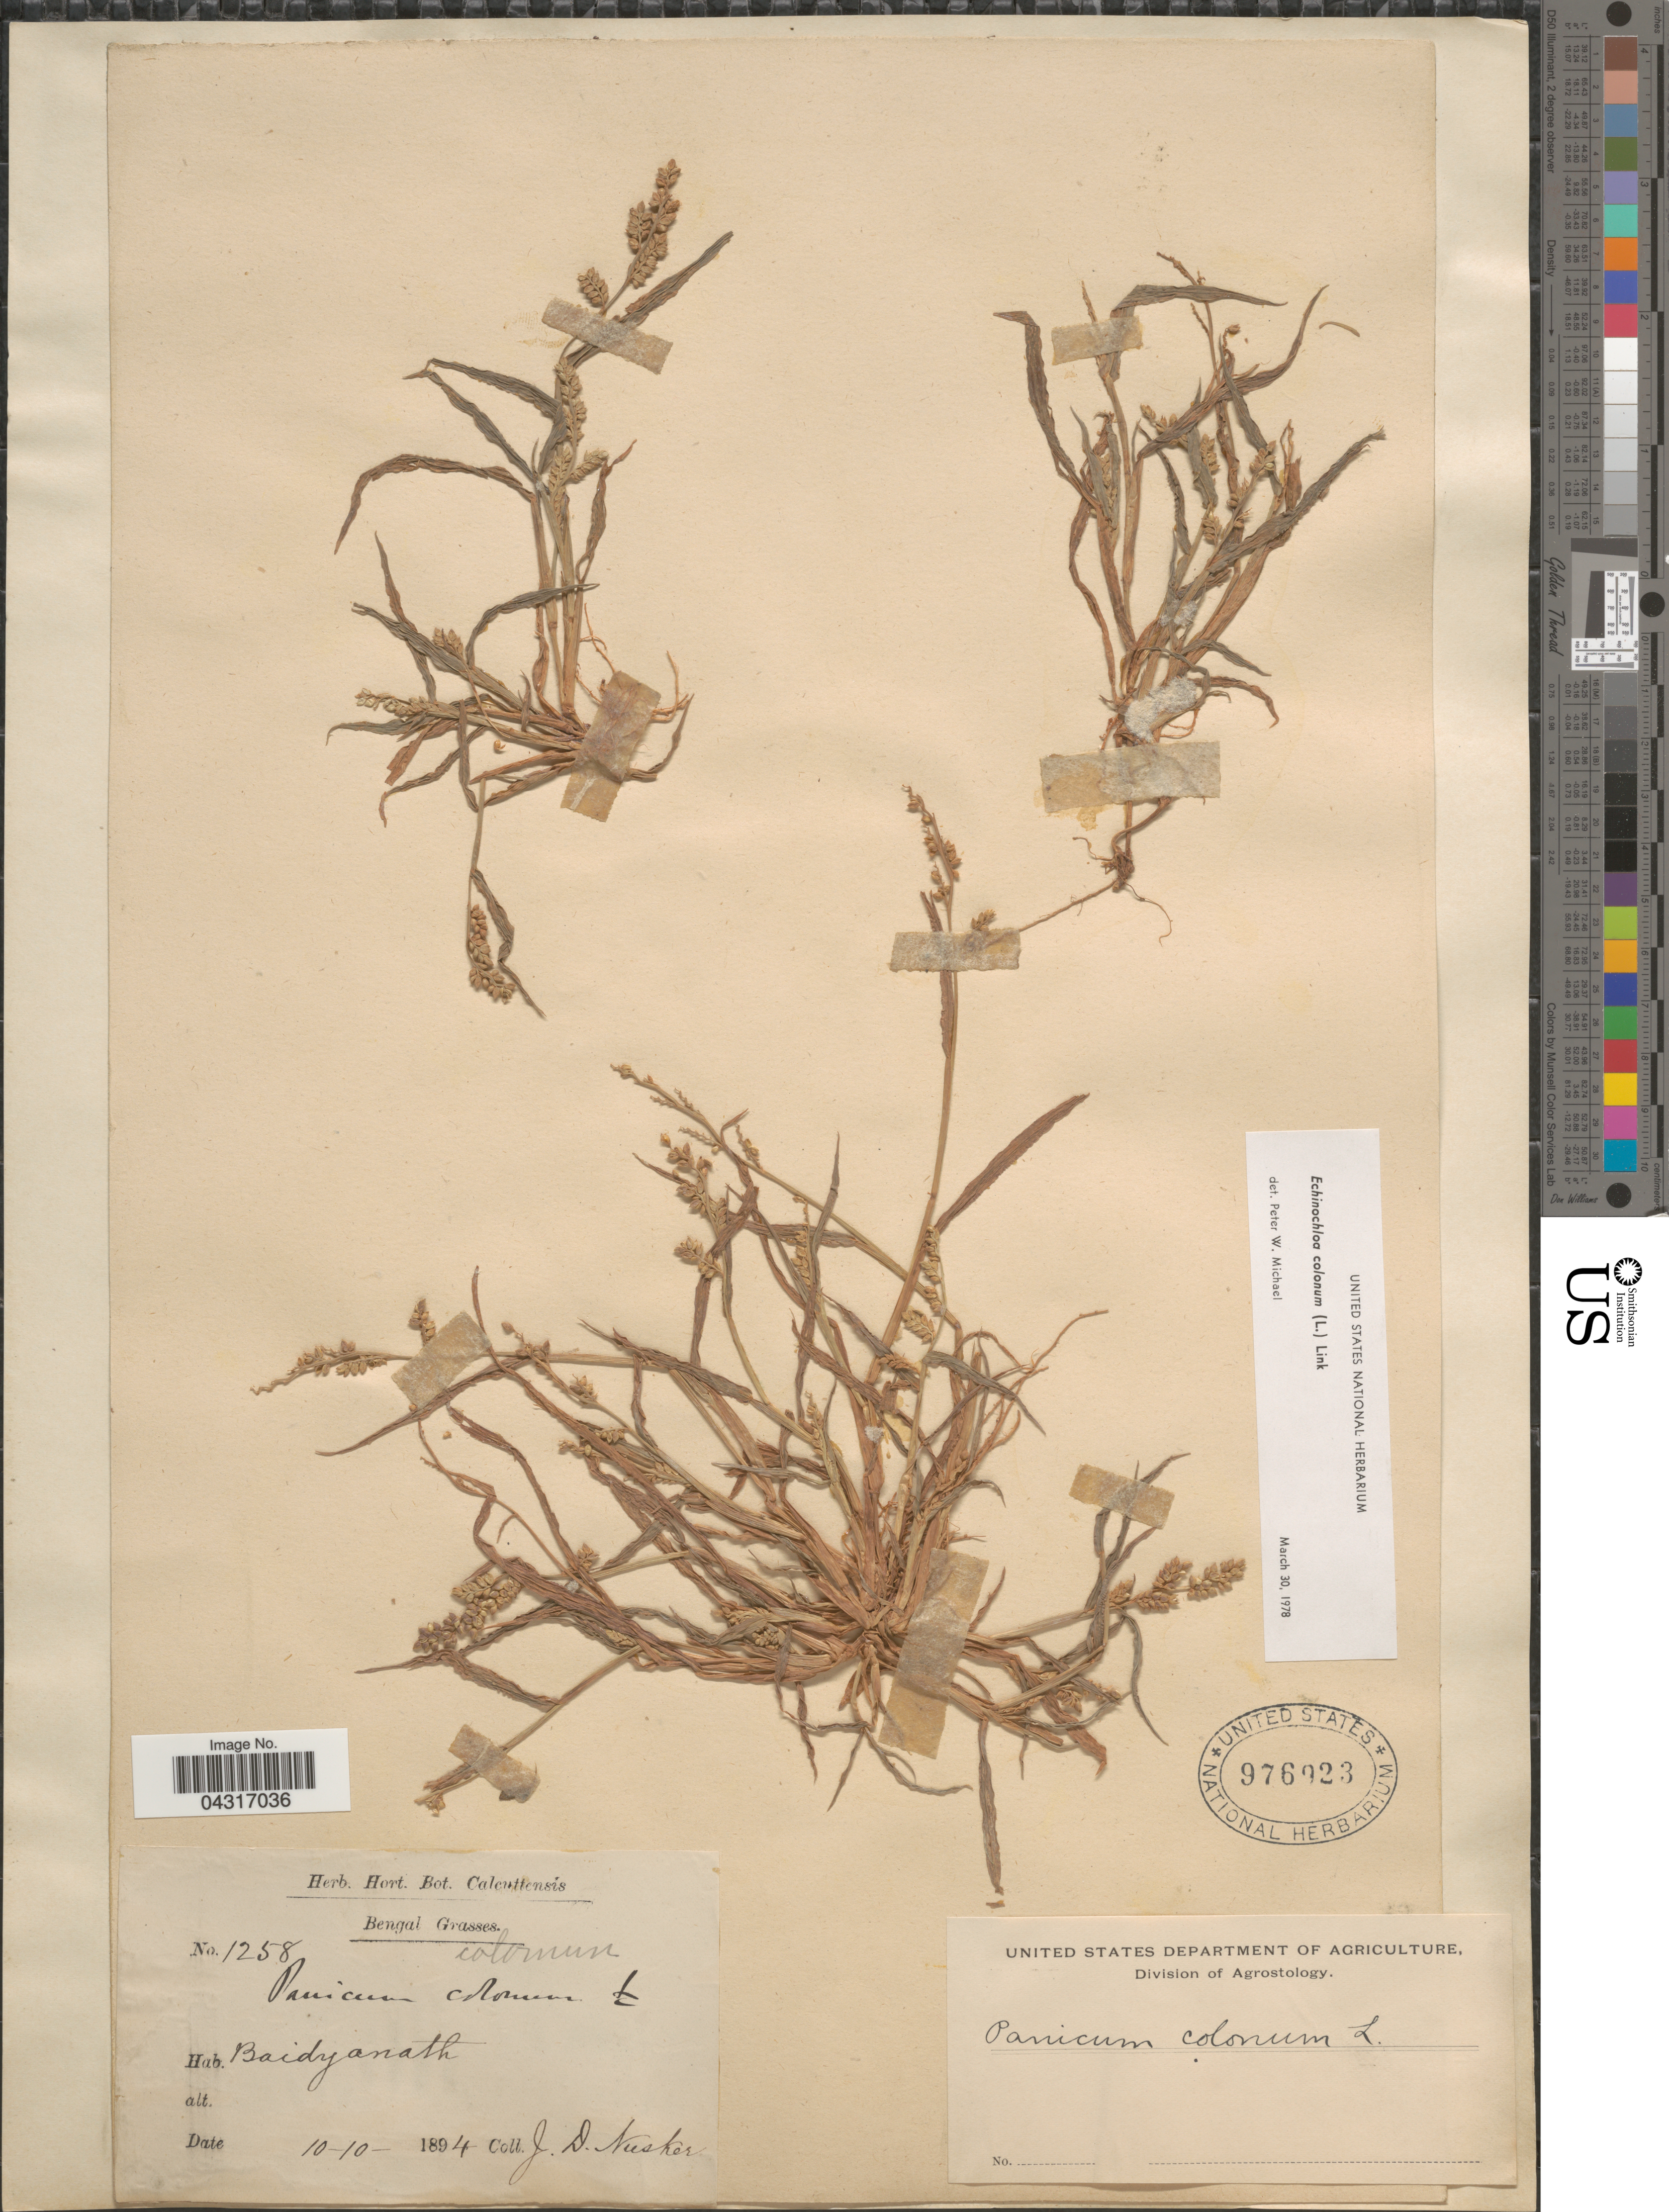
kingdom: Plantae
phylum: Tracheophyta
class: Liliopsida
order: Poales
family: Poaceae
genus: Echinochloa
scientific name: Echinochloa colona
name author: (L.) Link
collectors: J. D. Nusker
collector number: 1258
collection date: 1894-10-10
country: India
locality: Bengal. Baidyanath.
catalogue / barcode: US 976923